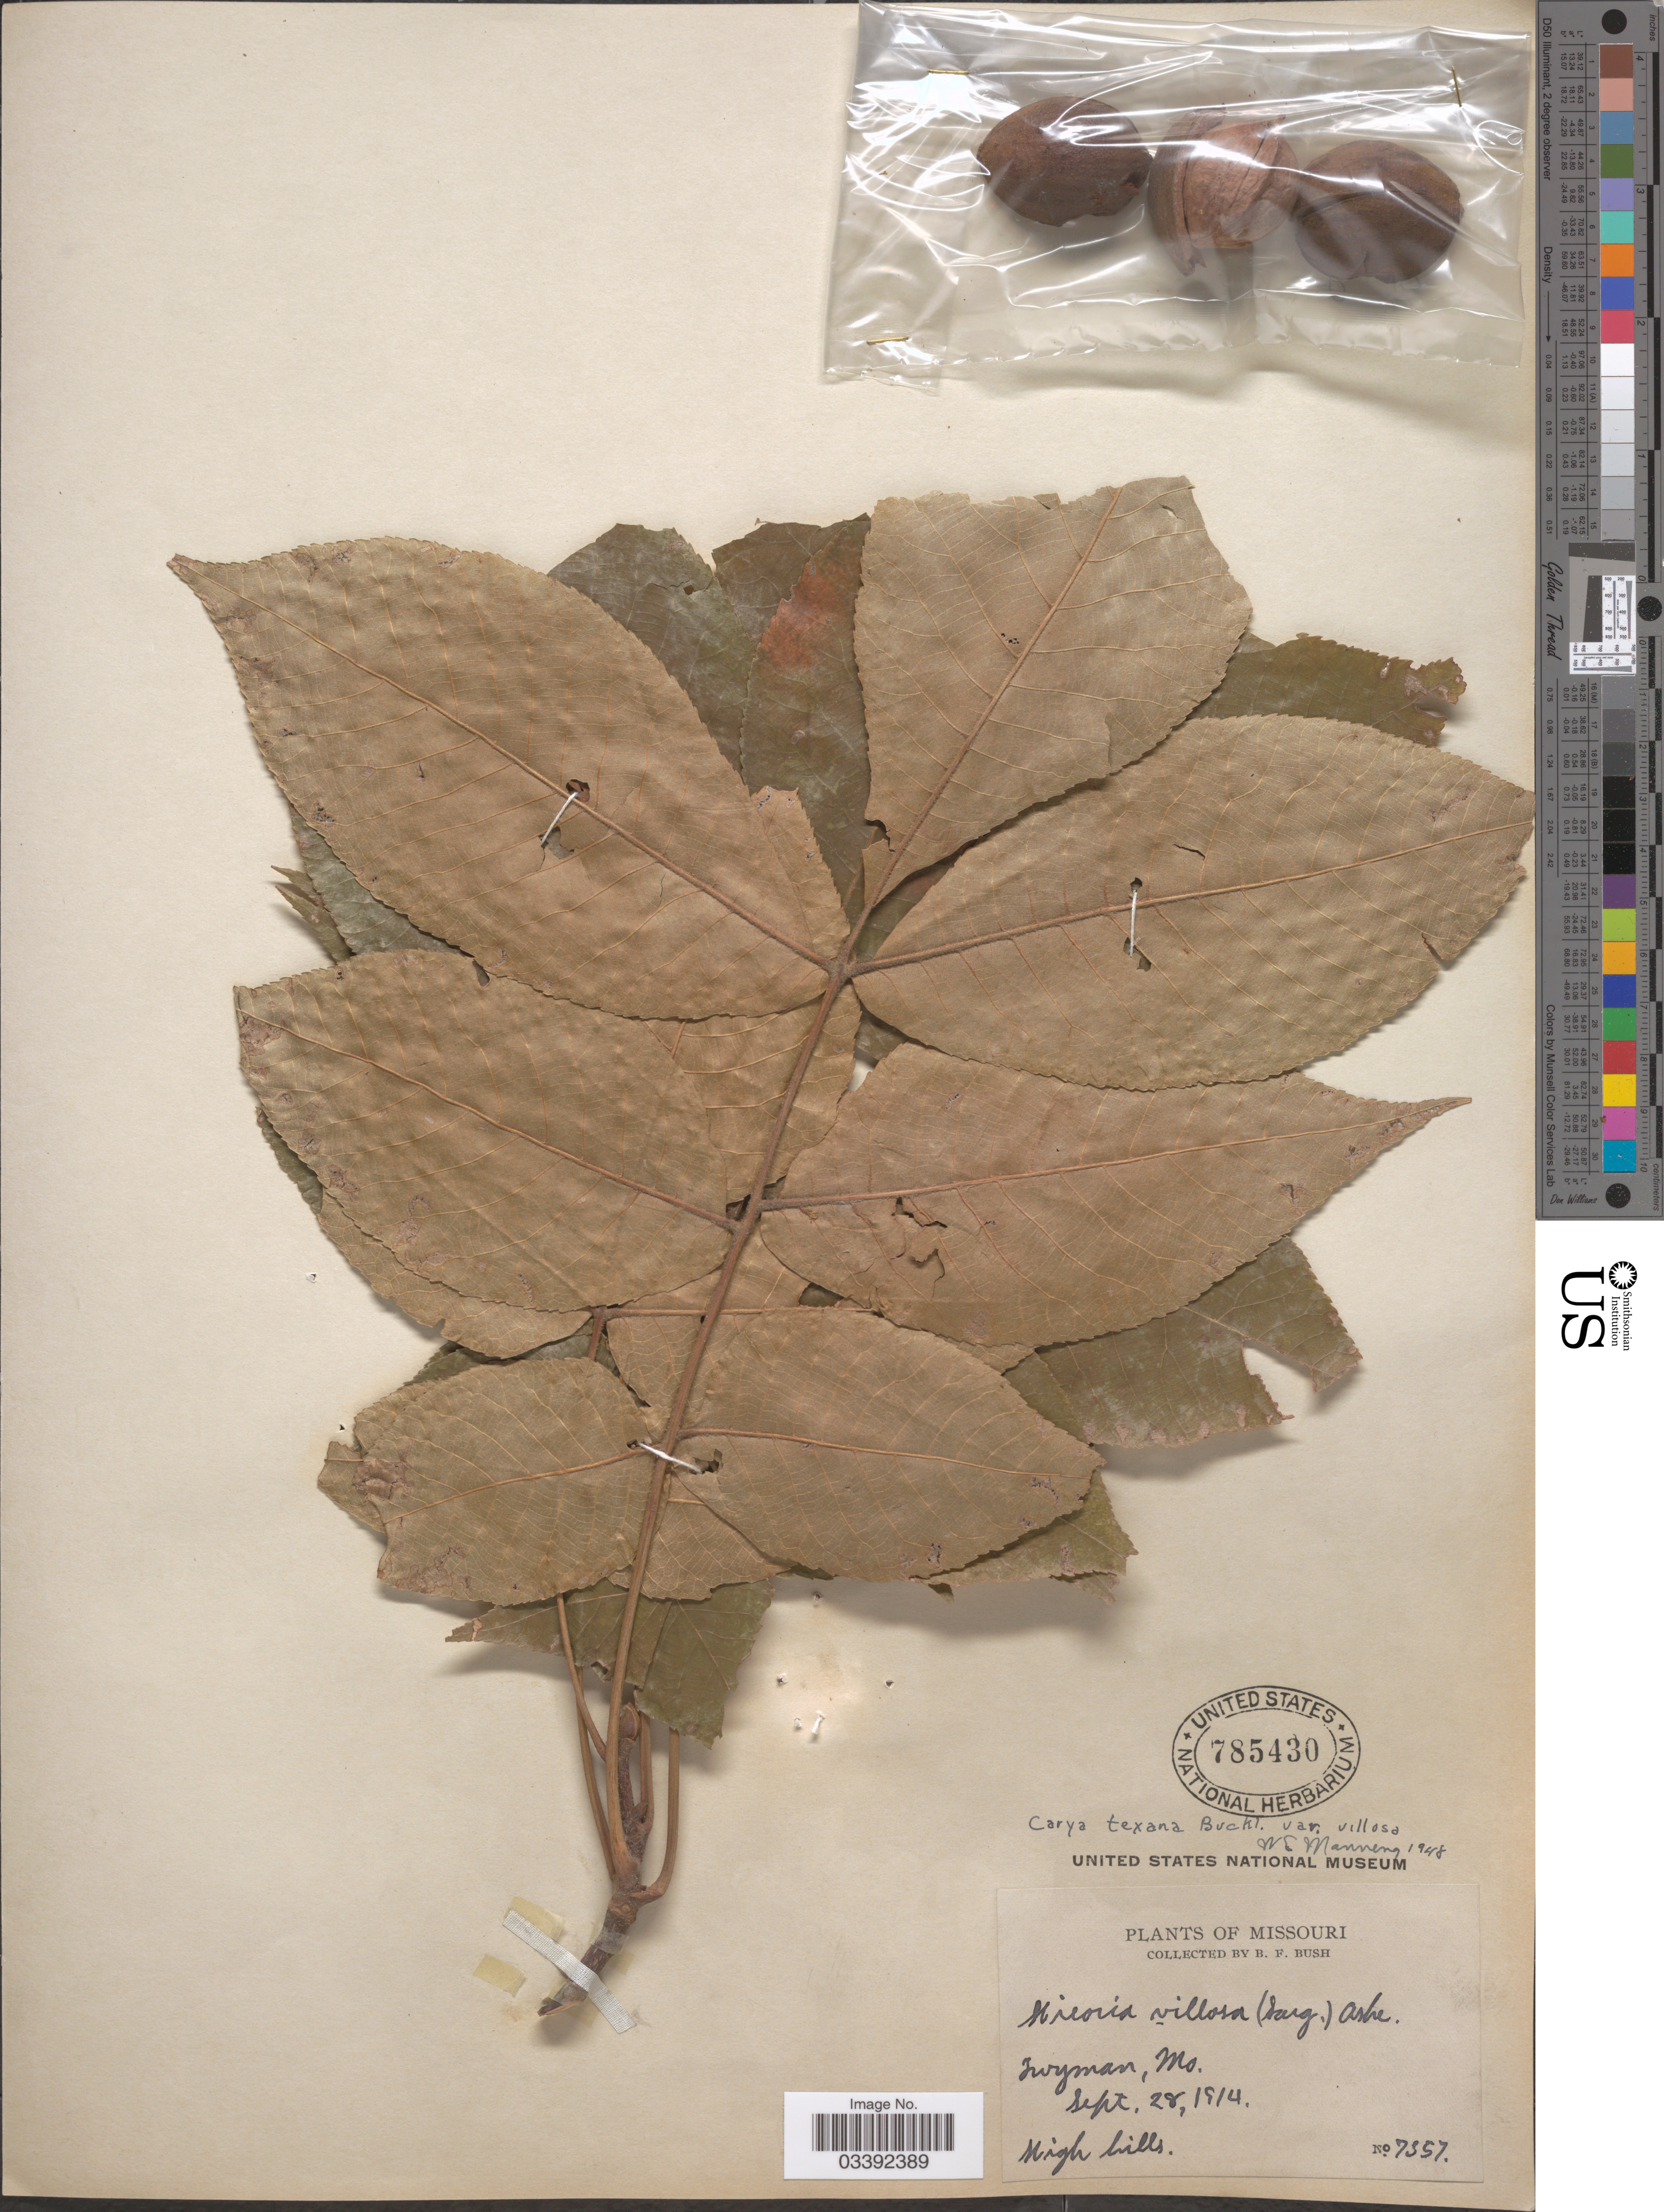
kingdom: Plantae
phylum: Tracheophyta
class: Magnoliopsida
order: Fagales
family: Juglandaceae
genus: Carya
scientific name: Carya texana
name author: Buckley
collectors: B. F. Bush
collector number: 7357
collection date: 1914-09-28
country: United States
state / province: Missouri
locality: Twyman.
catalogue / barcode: US 785430